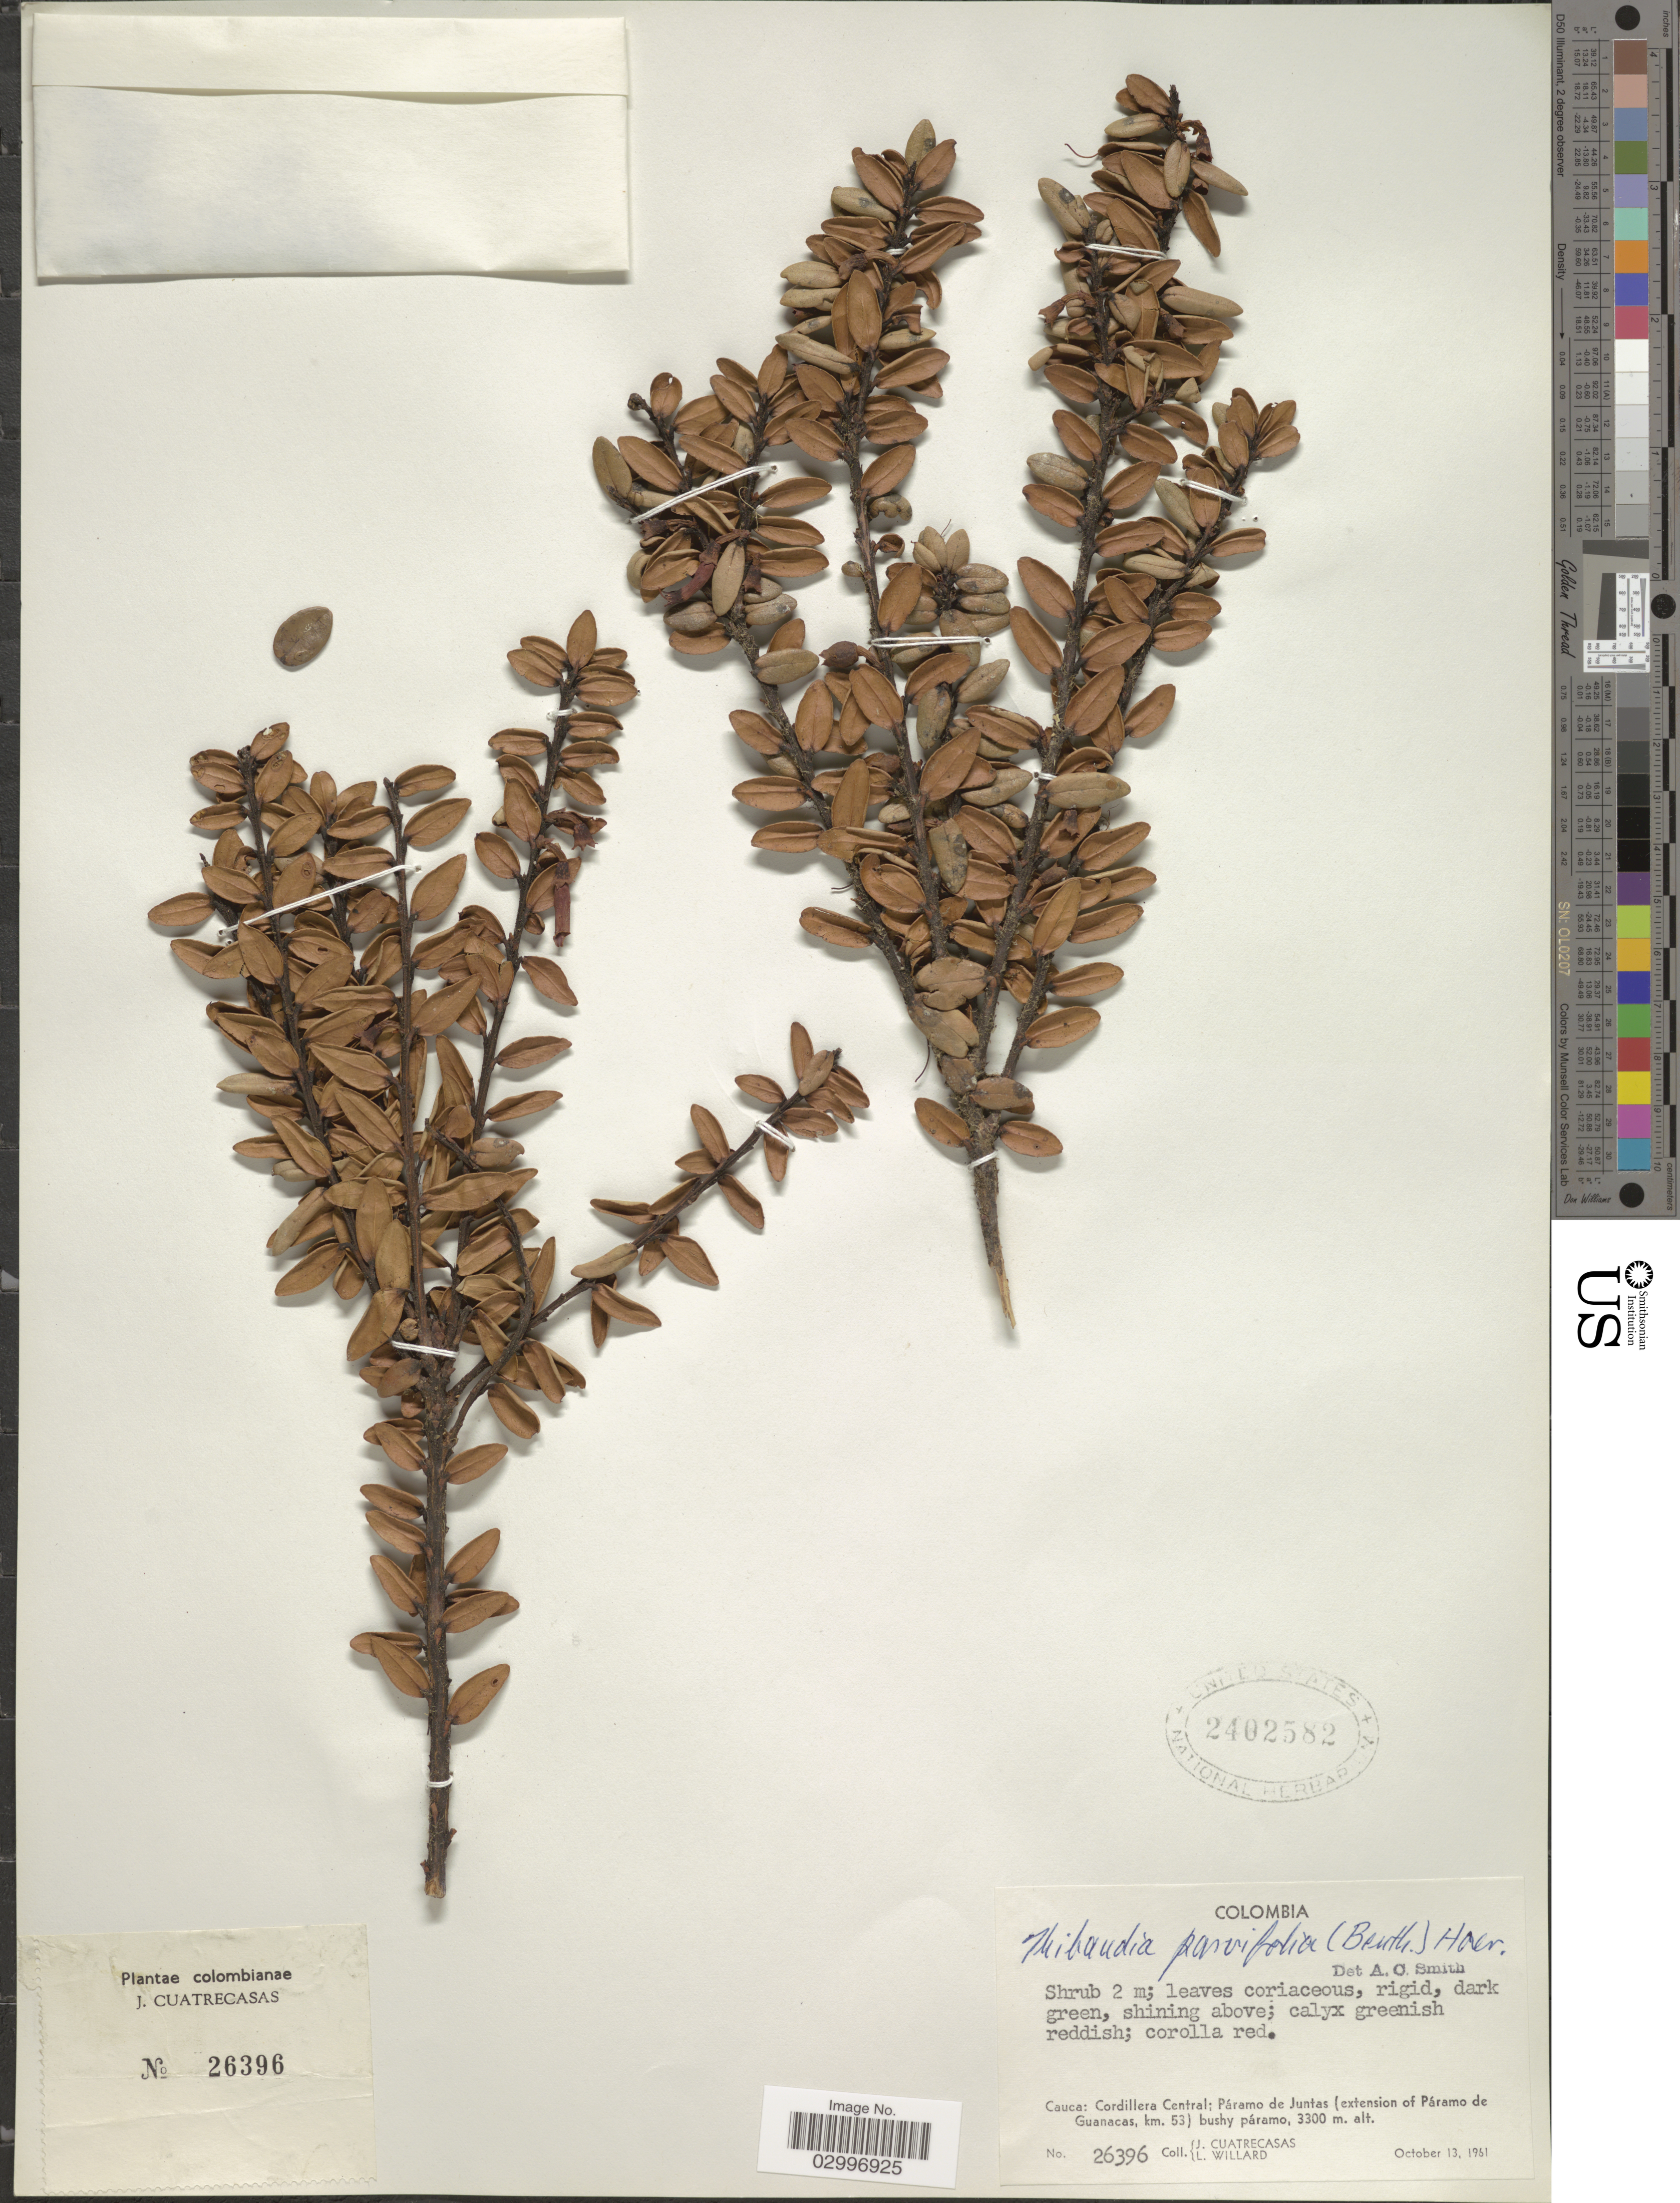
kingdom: Plantae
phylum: Tracheophyta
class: Magnoliopsida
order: Ericales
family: Ericaceae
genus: Thibaudia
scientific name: Thibaudia parvifolia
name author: (Benth.) Hoerold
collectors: J. Cuatrecasas & L. Willard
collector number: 26396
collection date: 1961-10-13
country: Colombia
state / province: Cauca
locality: Cauca: Cordillera Central; Páramo de Juntas (extension of Páramo de Guanacas, km. 53).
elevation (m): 3300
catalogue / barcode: US 2402582